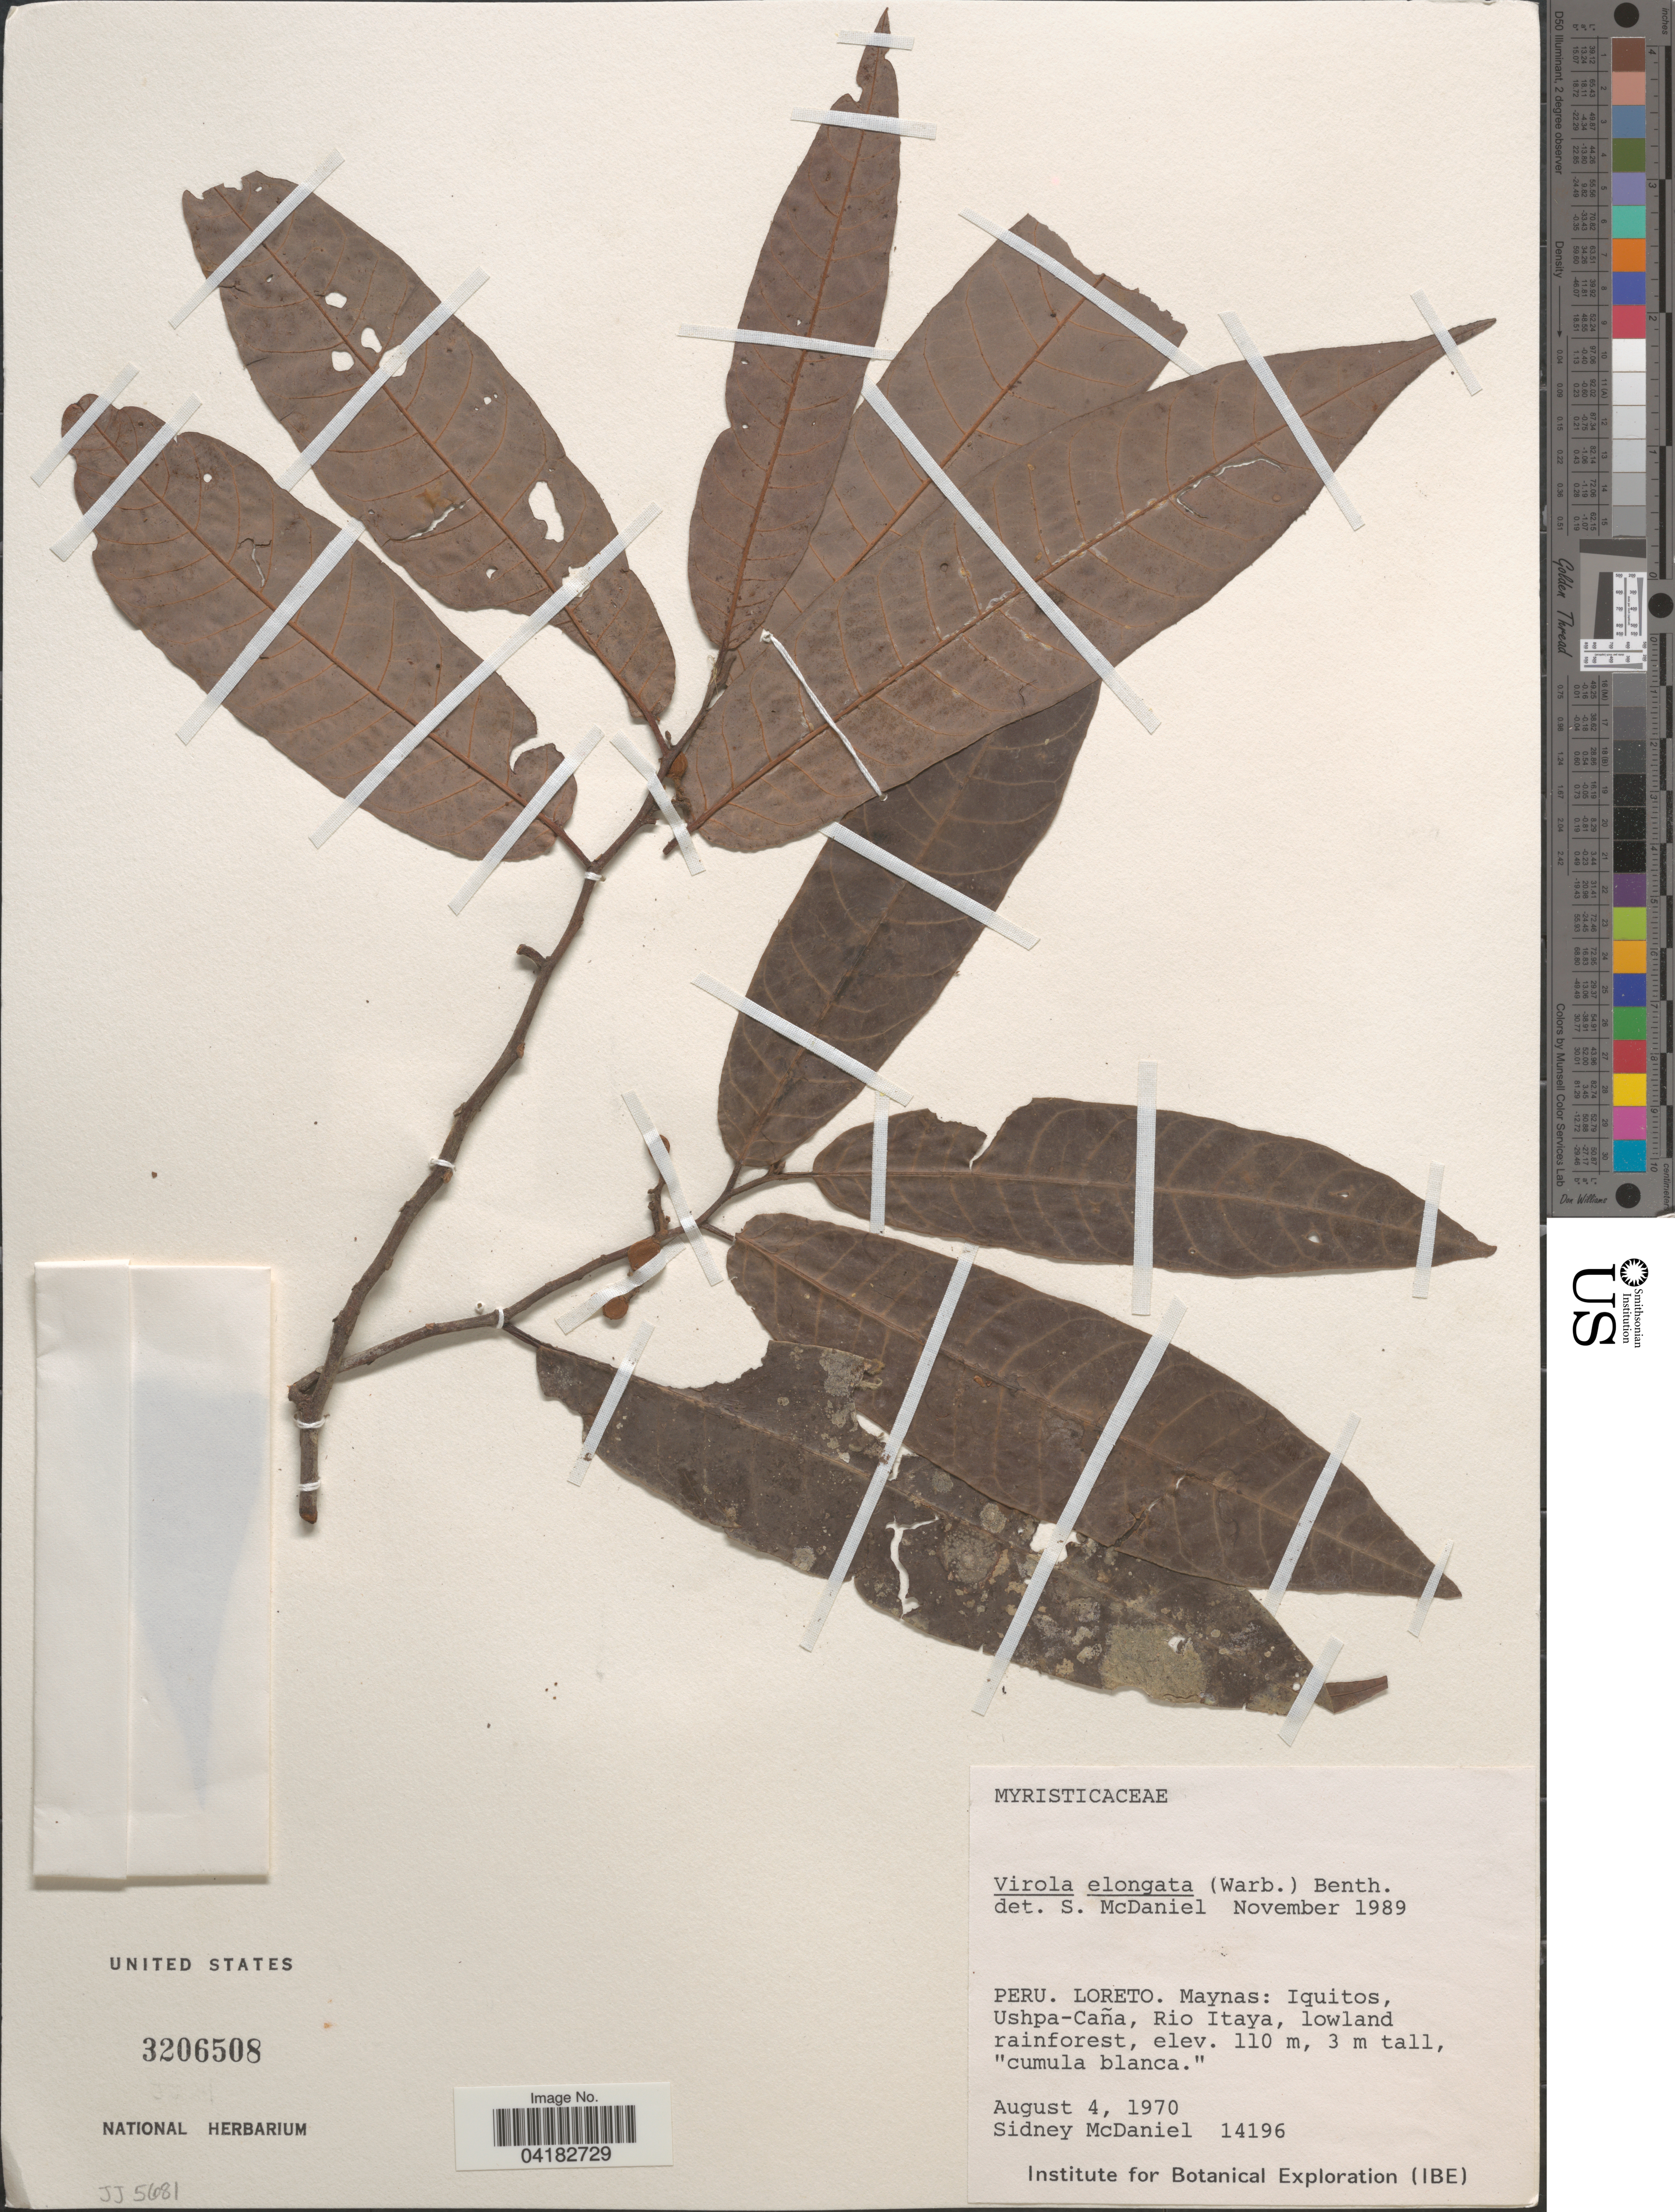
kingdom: Plantae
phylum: Tracheophyta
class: Magnoliopsida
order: Magnoliales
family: Myristicaceae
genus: Virola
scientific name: Virola elongata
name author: (Benth.) Warb.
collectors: S. McDaniel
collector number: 14196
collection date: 1970-08-04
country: Peru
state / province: Loreto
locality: Maynas: Iquitos, Ushpa-Caña, Rio Itaya. Institute for Botanical Exploration (IBE).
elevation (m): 110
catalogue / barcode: US 3206508